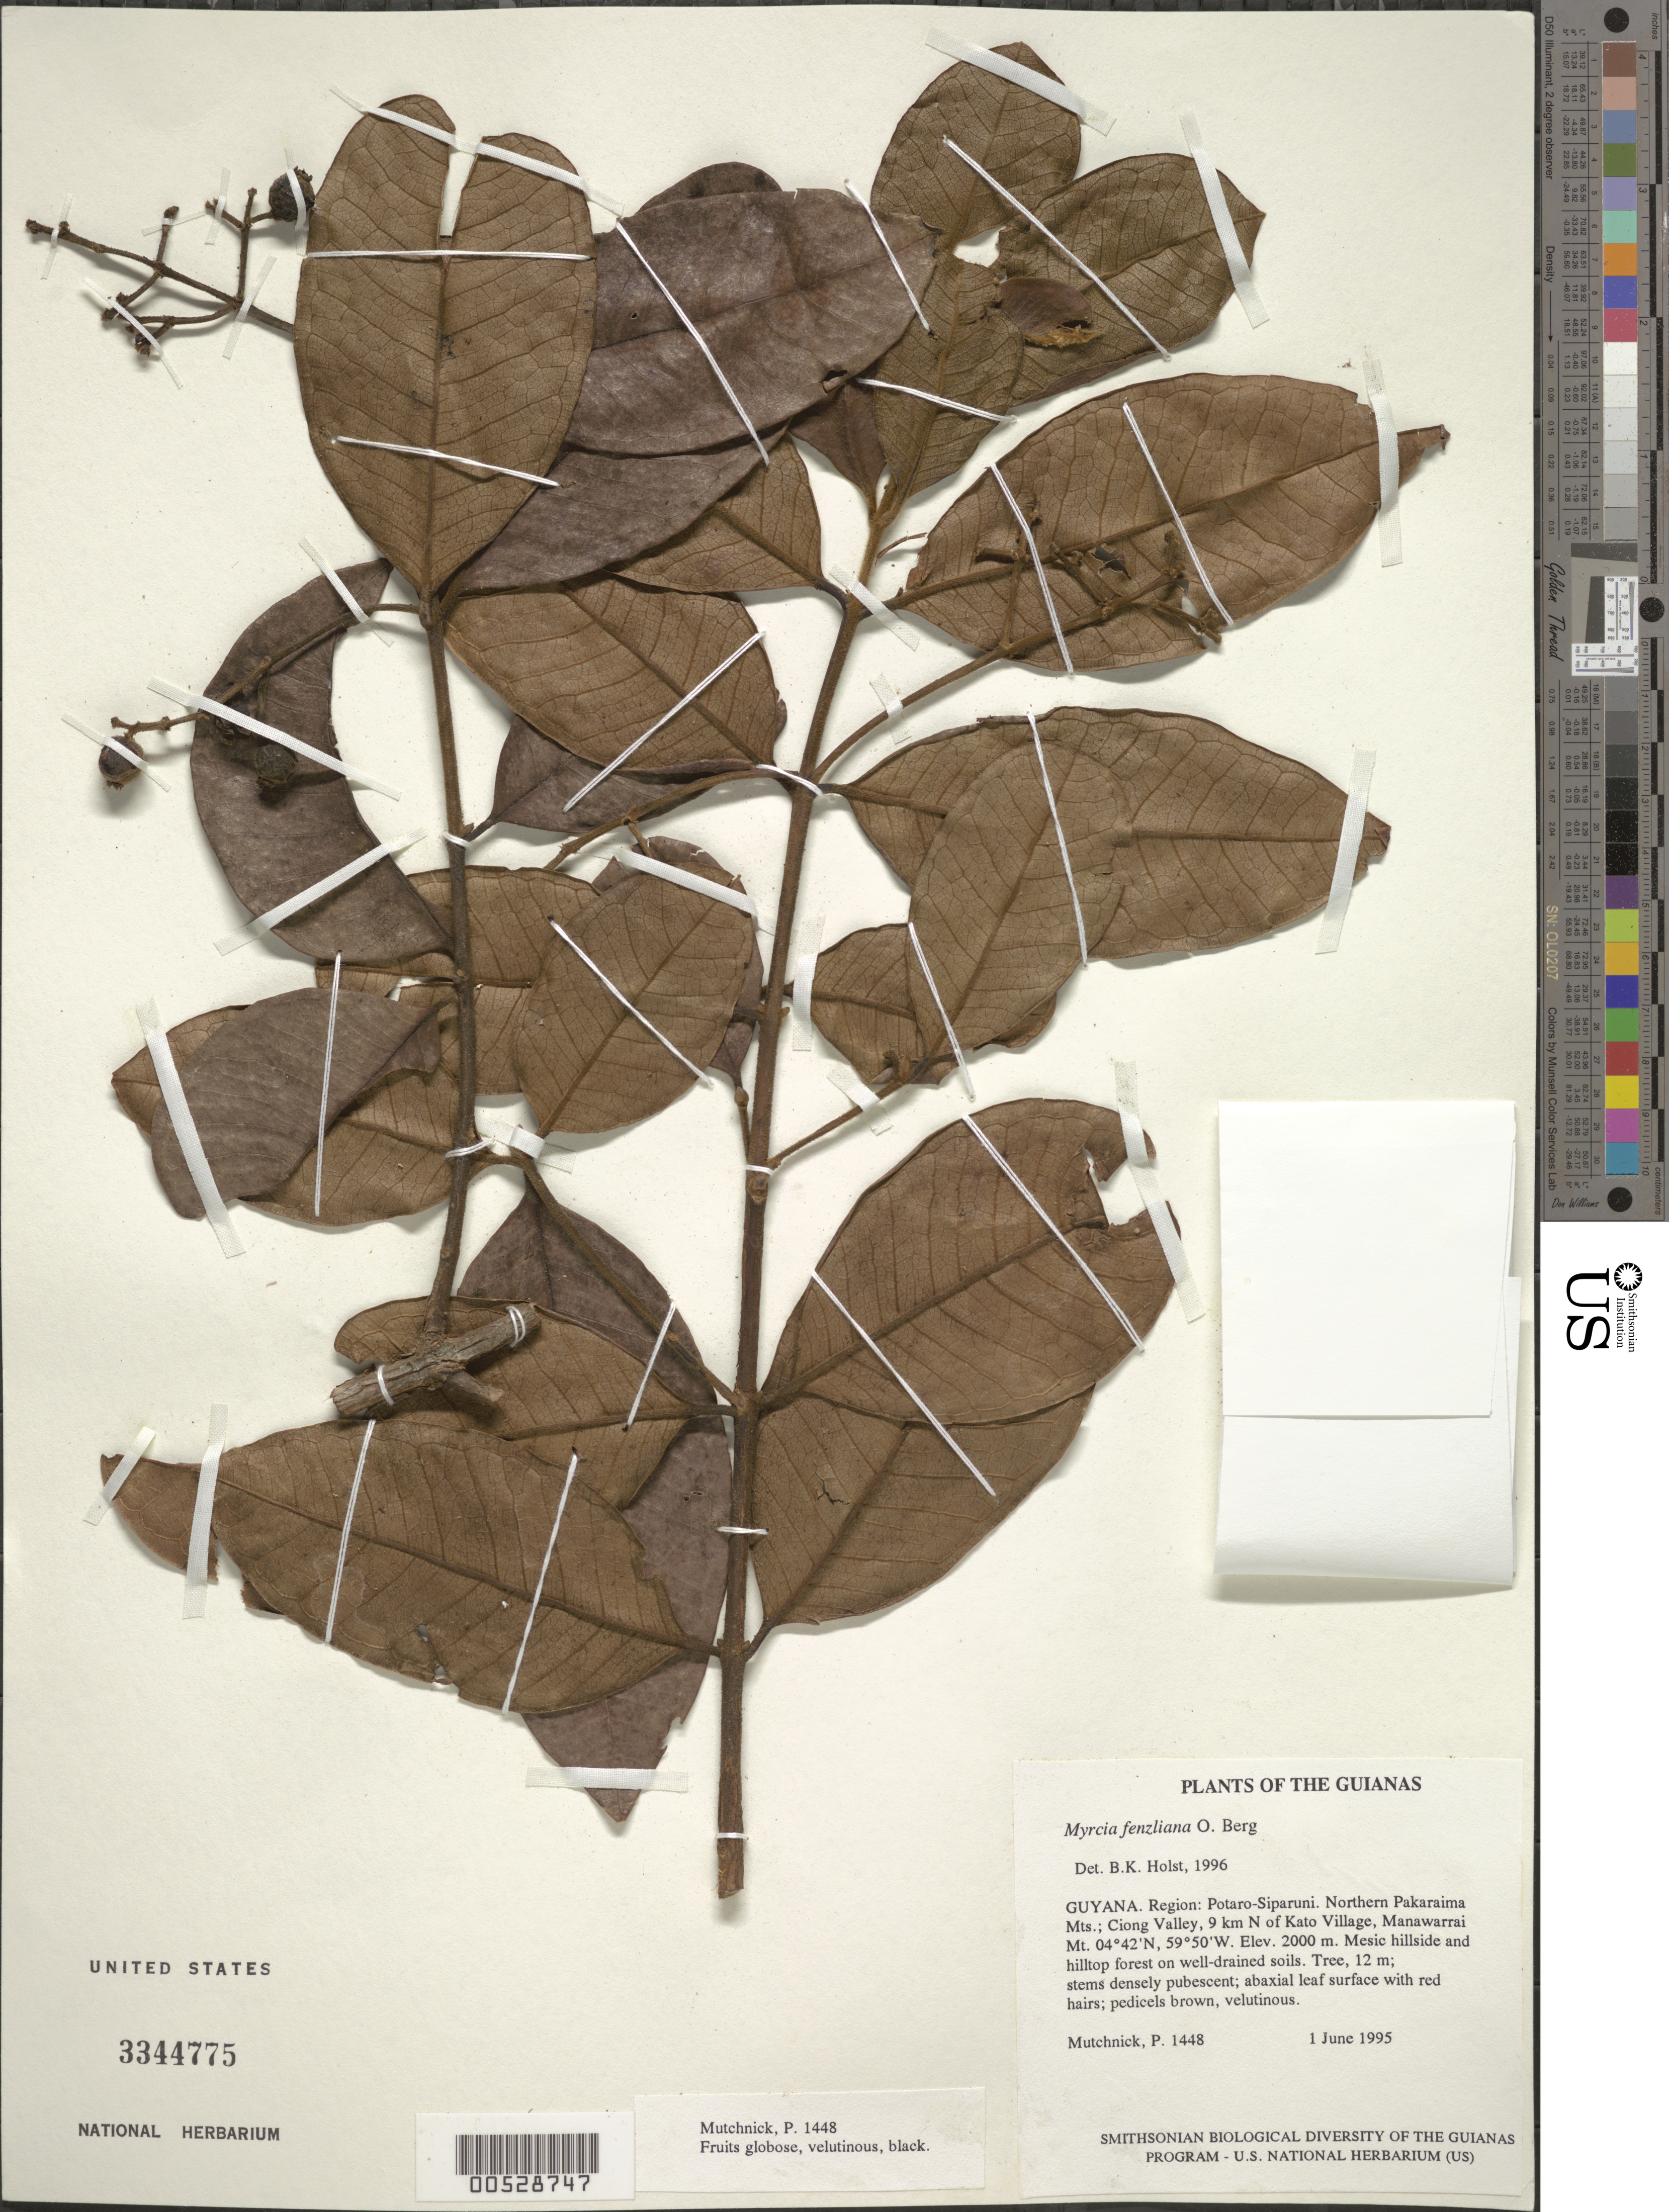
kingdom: Plantae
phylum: Tracheophyta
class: Magnoliopsida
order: Myrtales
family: Myrtaceae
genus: Myrcia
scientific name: Myrcia fenzliana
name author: O. Berg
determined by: Holst, Bruce K.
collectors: P. Mutchnick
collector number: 1448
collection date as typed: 1 June 1995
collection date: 1995-06-01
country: Guyana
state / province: Potaro-Siparuni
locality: Northern Pakaraima Mts.; Ciong Valley, 9 km N of Kato Village, Manawarrai Mt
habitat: Mesic hillside and hilltop forest on well-drained soils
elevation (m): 2000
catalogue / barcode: US 3344775